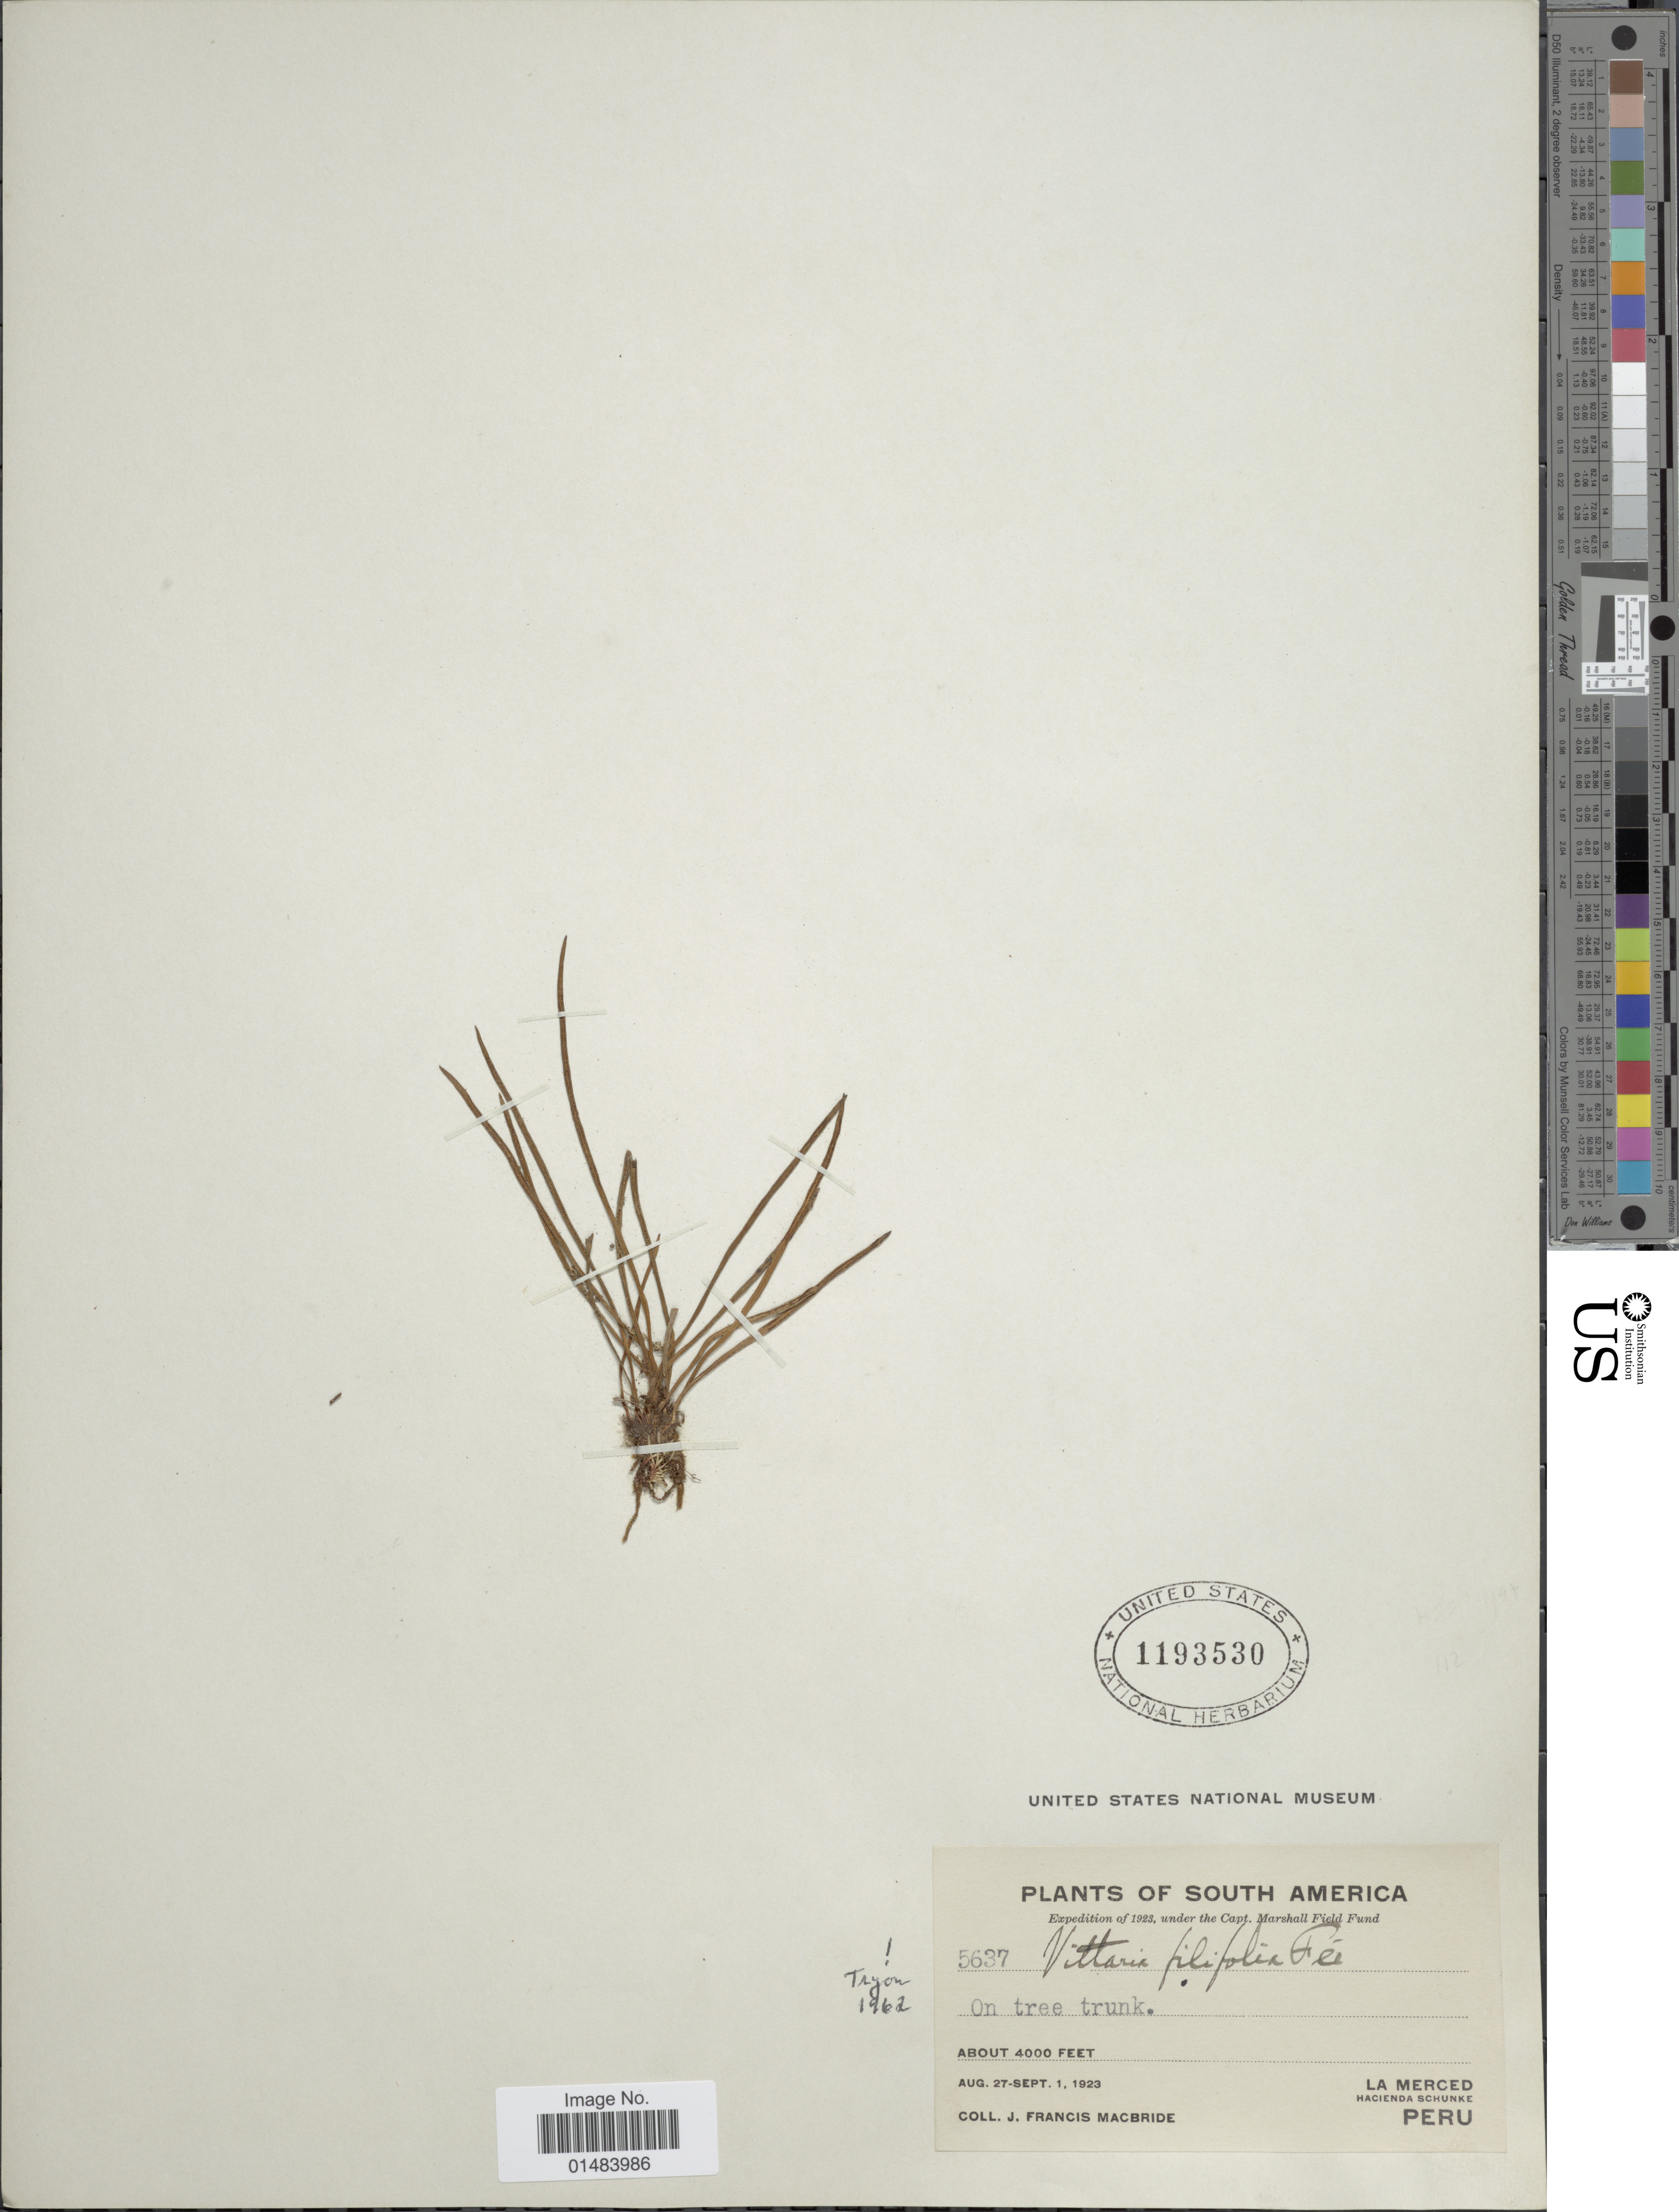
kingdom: Plantae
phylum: Tracheophyta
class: Polypodiopsida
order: Polypodiales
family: Pteridaceae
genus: Vittaria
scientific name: Vittaria graminifolia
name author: Kaulf.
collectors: J. F. Macbride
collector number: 5637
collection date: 1923-08-27/1923-09-01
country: Peru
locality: South America, La Merced, Hacienda Schunke.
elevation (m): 1219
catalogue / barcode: US 1193530